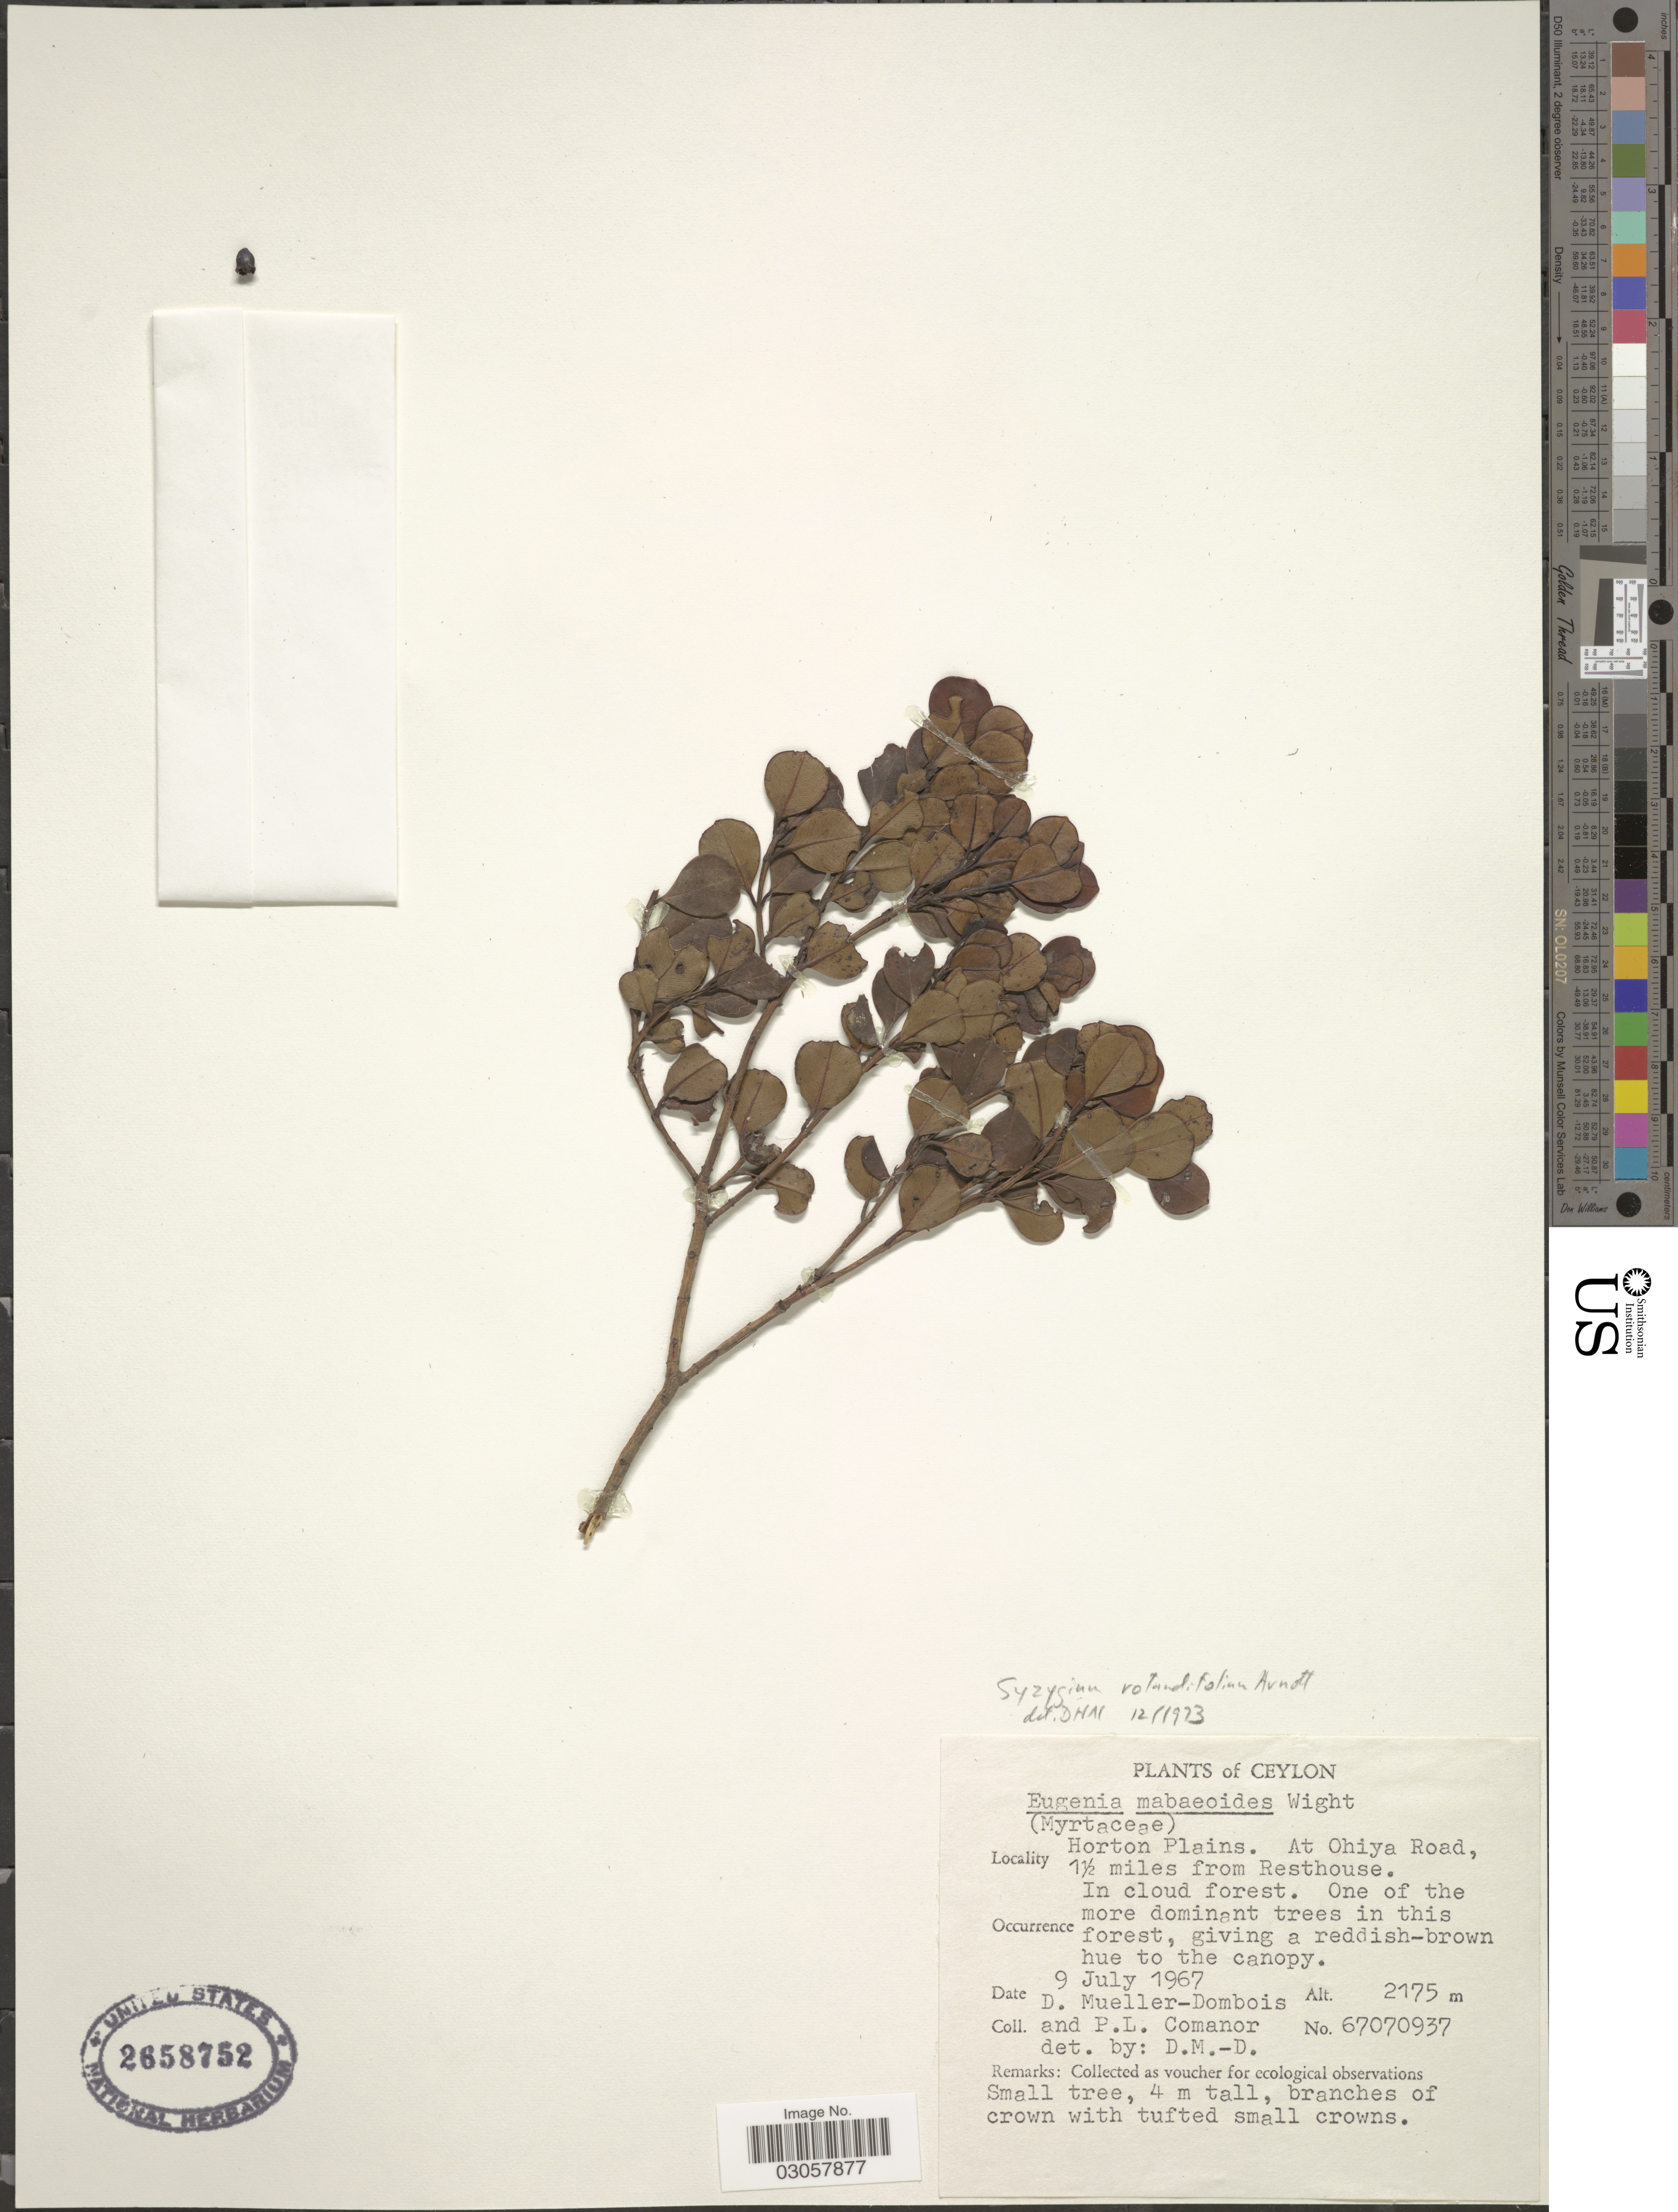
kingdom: Plantae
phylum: Tracheophyta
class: Magnoliopsida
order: Myrtales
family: Myrtaceae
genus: Syzygium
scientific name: Syzygium rotundifolium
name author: Arn.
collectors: D. Mueller-Dombois & P. Comanor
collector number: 67070937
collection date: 1967-07-09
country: Sri Lanka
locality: Ceylon. Horton Plains. At Ohiya Road, 1½ miles from Resthouse.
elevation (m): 2175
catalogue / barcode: US 2658752